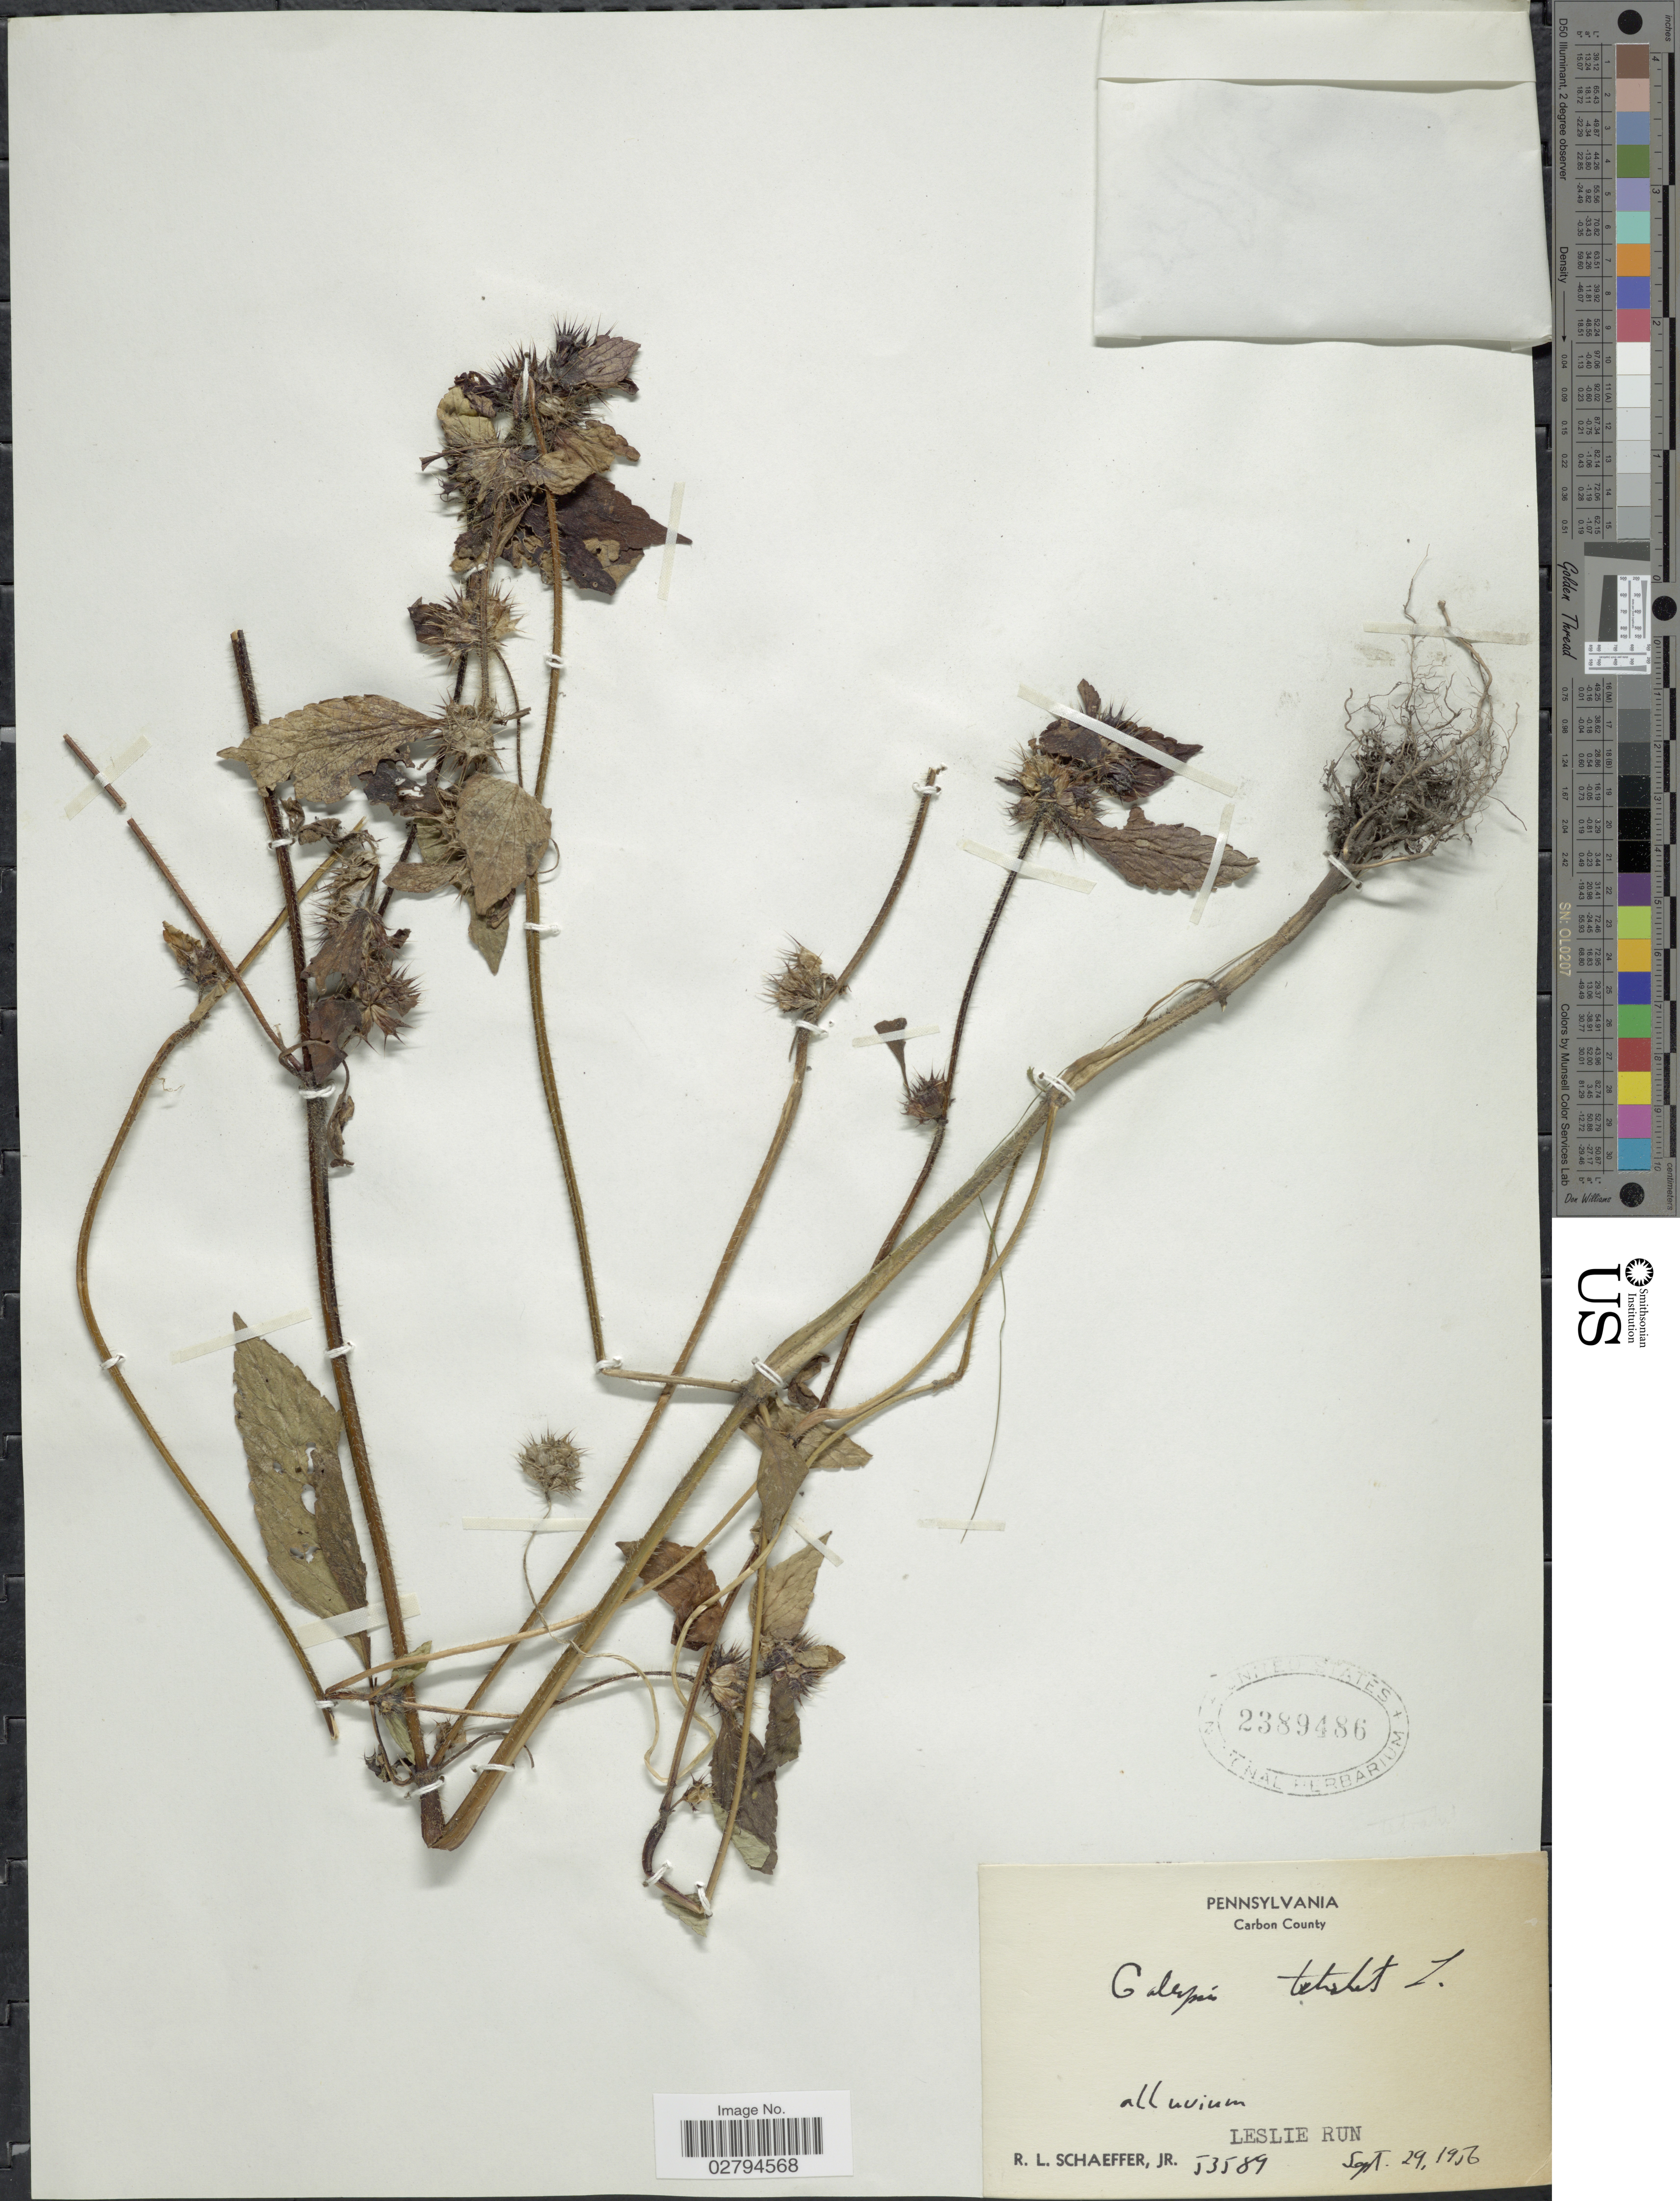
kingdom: Plantae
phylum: Tracheophyta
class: Magnoliopsida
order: Lamiales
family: Lamiaceae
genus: Galeopsis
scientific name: Galeopsis tetrahit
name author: L.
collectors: R. L. Schaeffer Jr.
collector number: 53589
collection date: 1956-09-29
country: United States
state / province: Pennsylvania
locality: Carbon County. Leslie Run.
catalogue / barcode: US 2389486